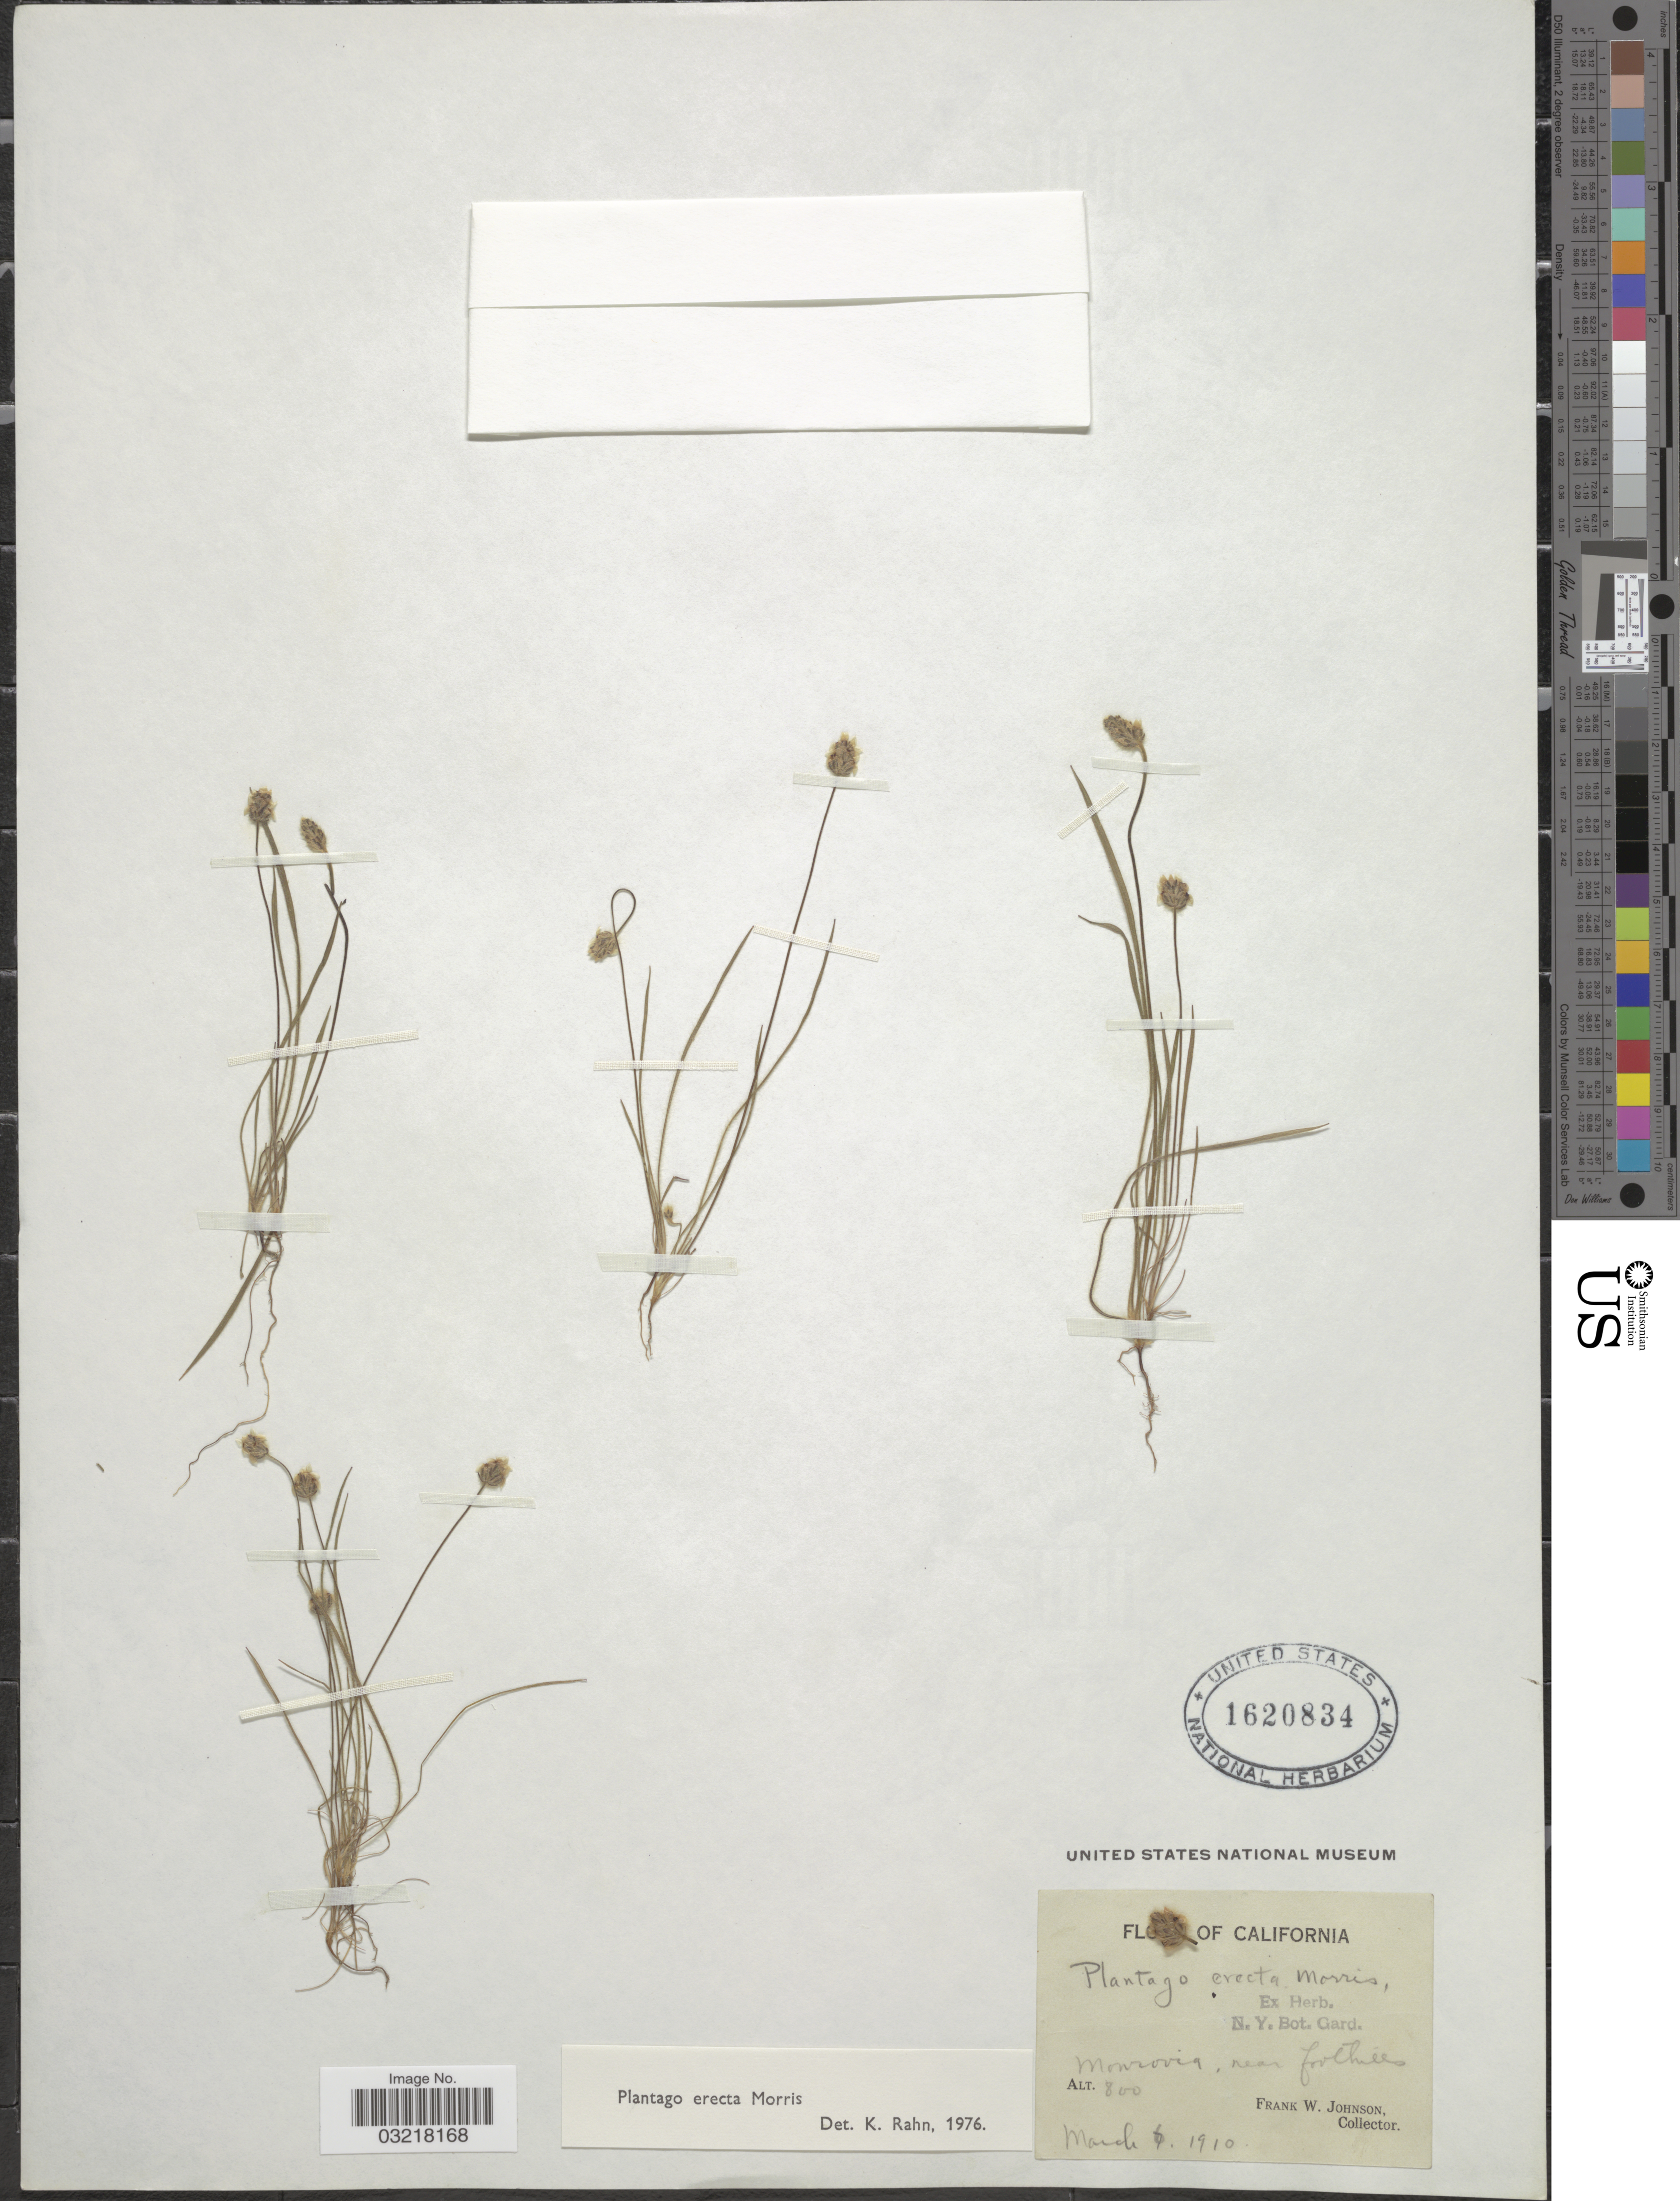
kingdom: Plantae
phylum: Tracheophyta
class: Magnoliopsida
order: Lamiales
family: Plantaginaceae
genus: Plantago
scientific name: Plantago erecta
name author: Morris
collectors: F. W. Johnson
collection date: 1910-03-06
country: United States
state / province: California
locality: Monrovia, near foothills.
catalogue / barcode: US 1620834